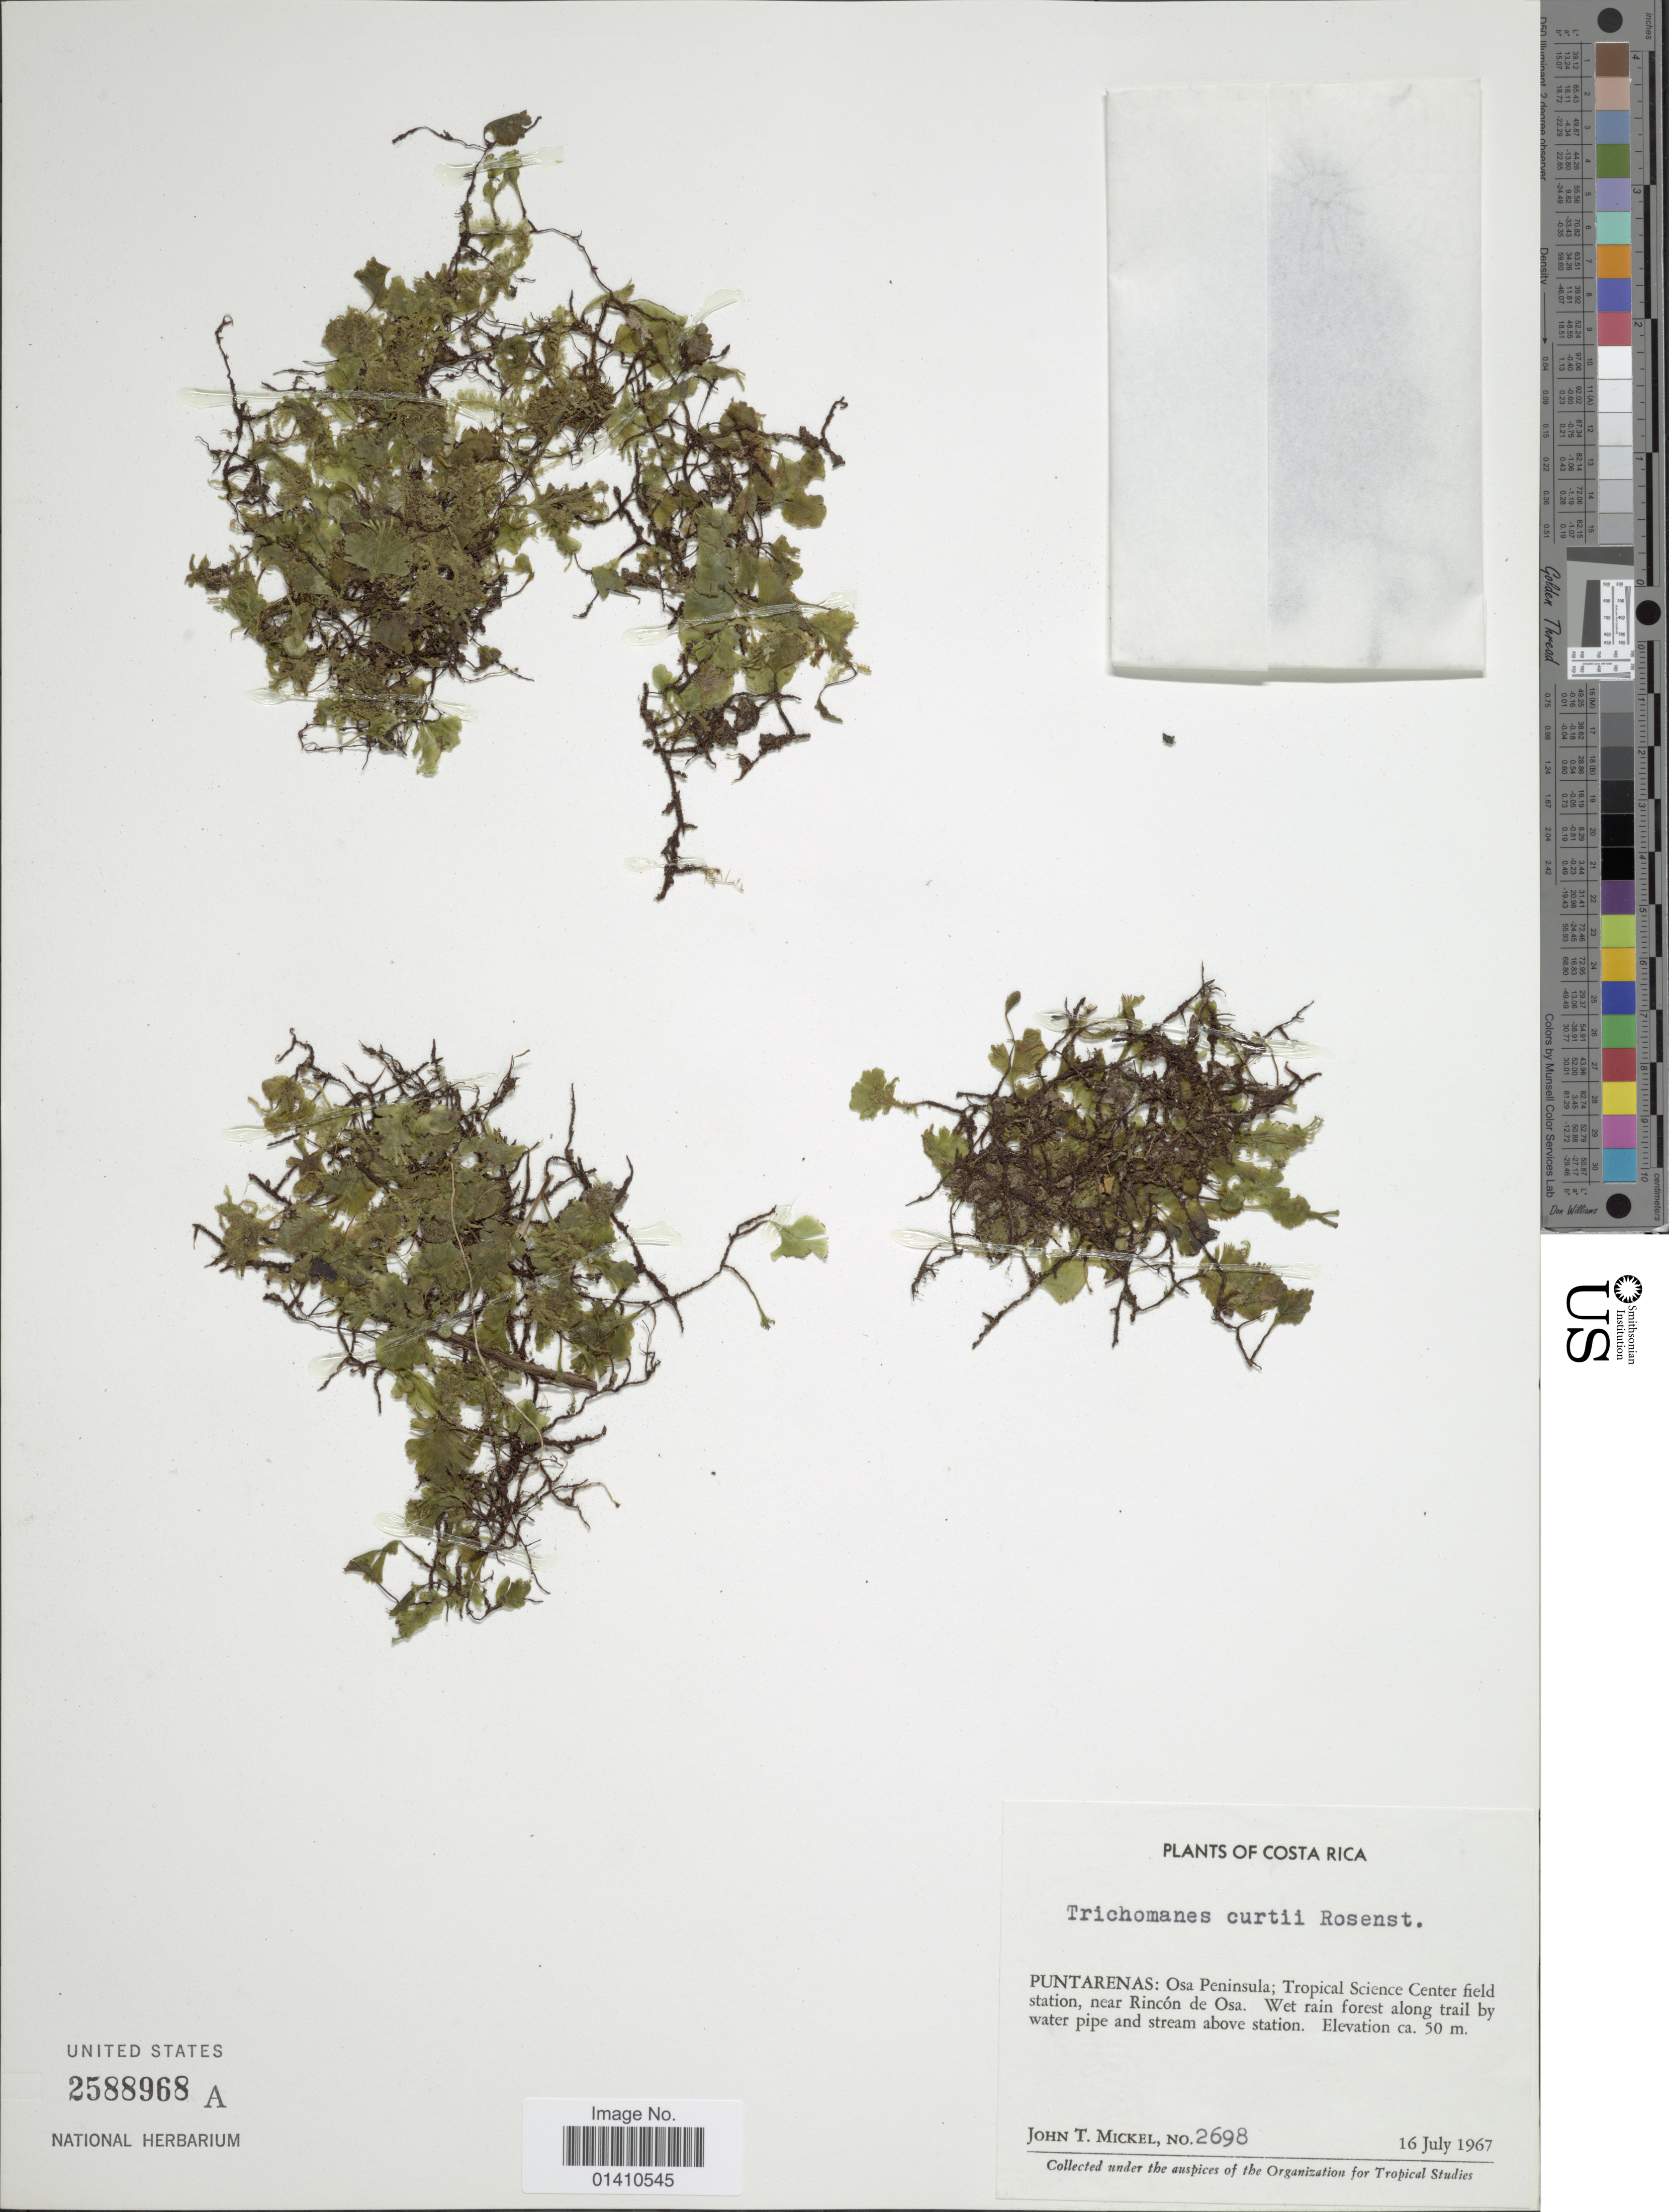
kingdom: Plantae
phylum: Tracheophyta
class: Polypodiopsida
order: Hymenophyllales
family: Hymenophyllaceae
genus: Didymoglossum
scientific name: Didymoglossum curtii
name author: (Rosenst.) Pic. Serm.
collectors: J. T. Mickel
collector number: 2698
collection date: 1967-07-16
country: Costa Rica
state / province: Puntarenas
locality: Osa Peninsula: Tropical Sciences Center field station, near Rincon de Osa. Wet rain forest trail by water pipe and stream above station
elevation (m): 50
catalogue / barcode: US 2588968A